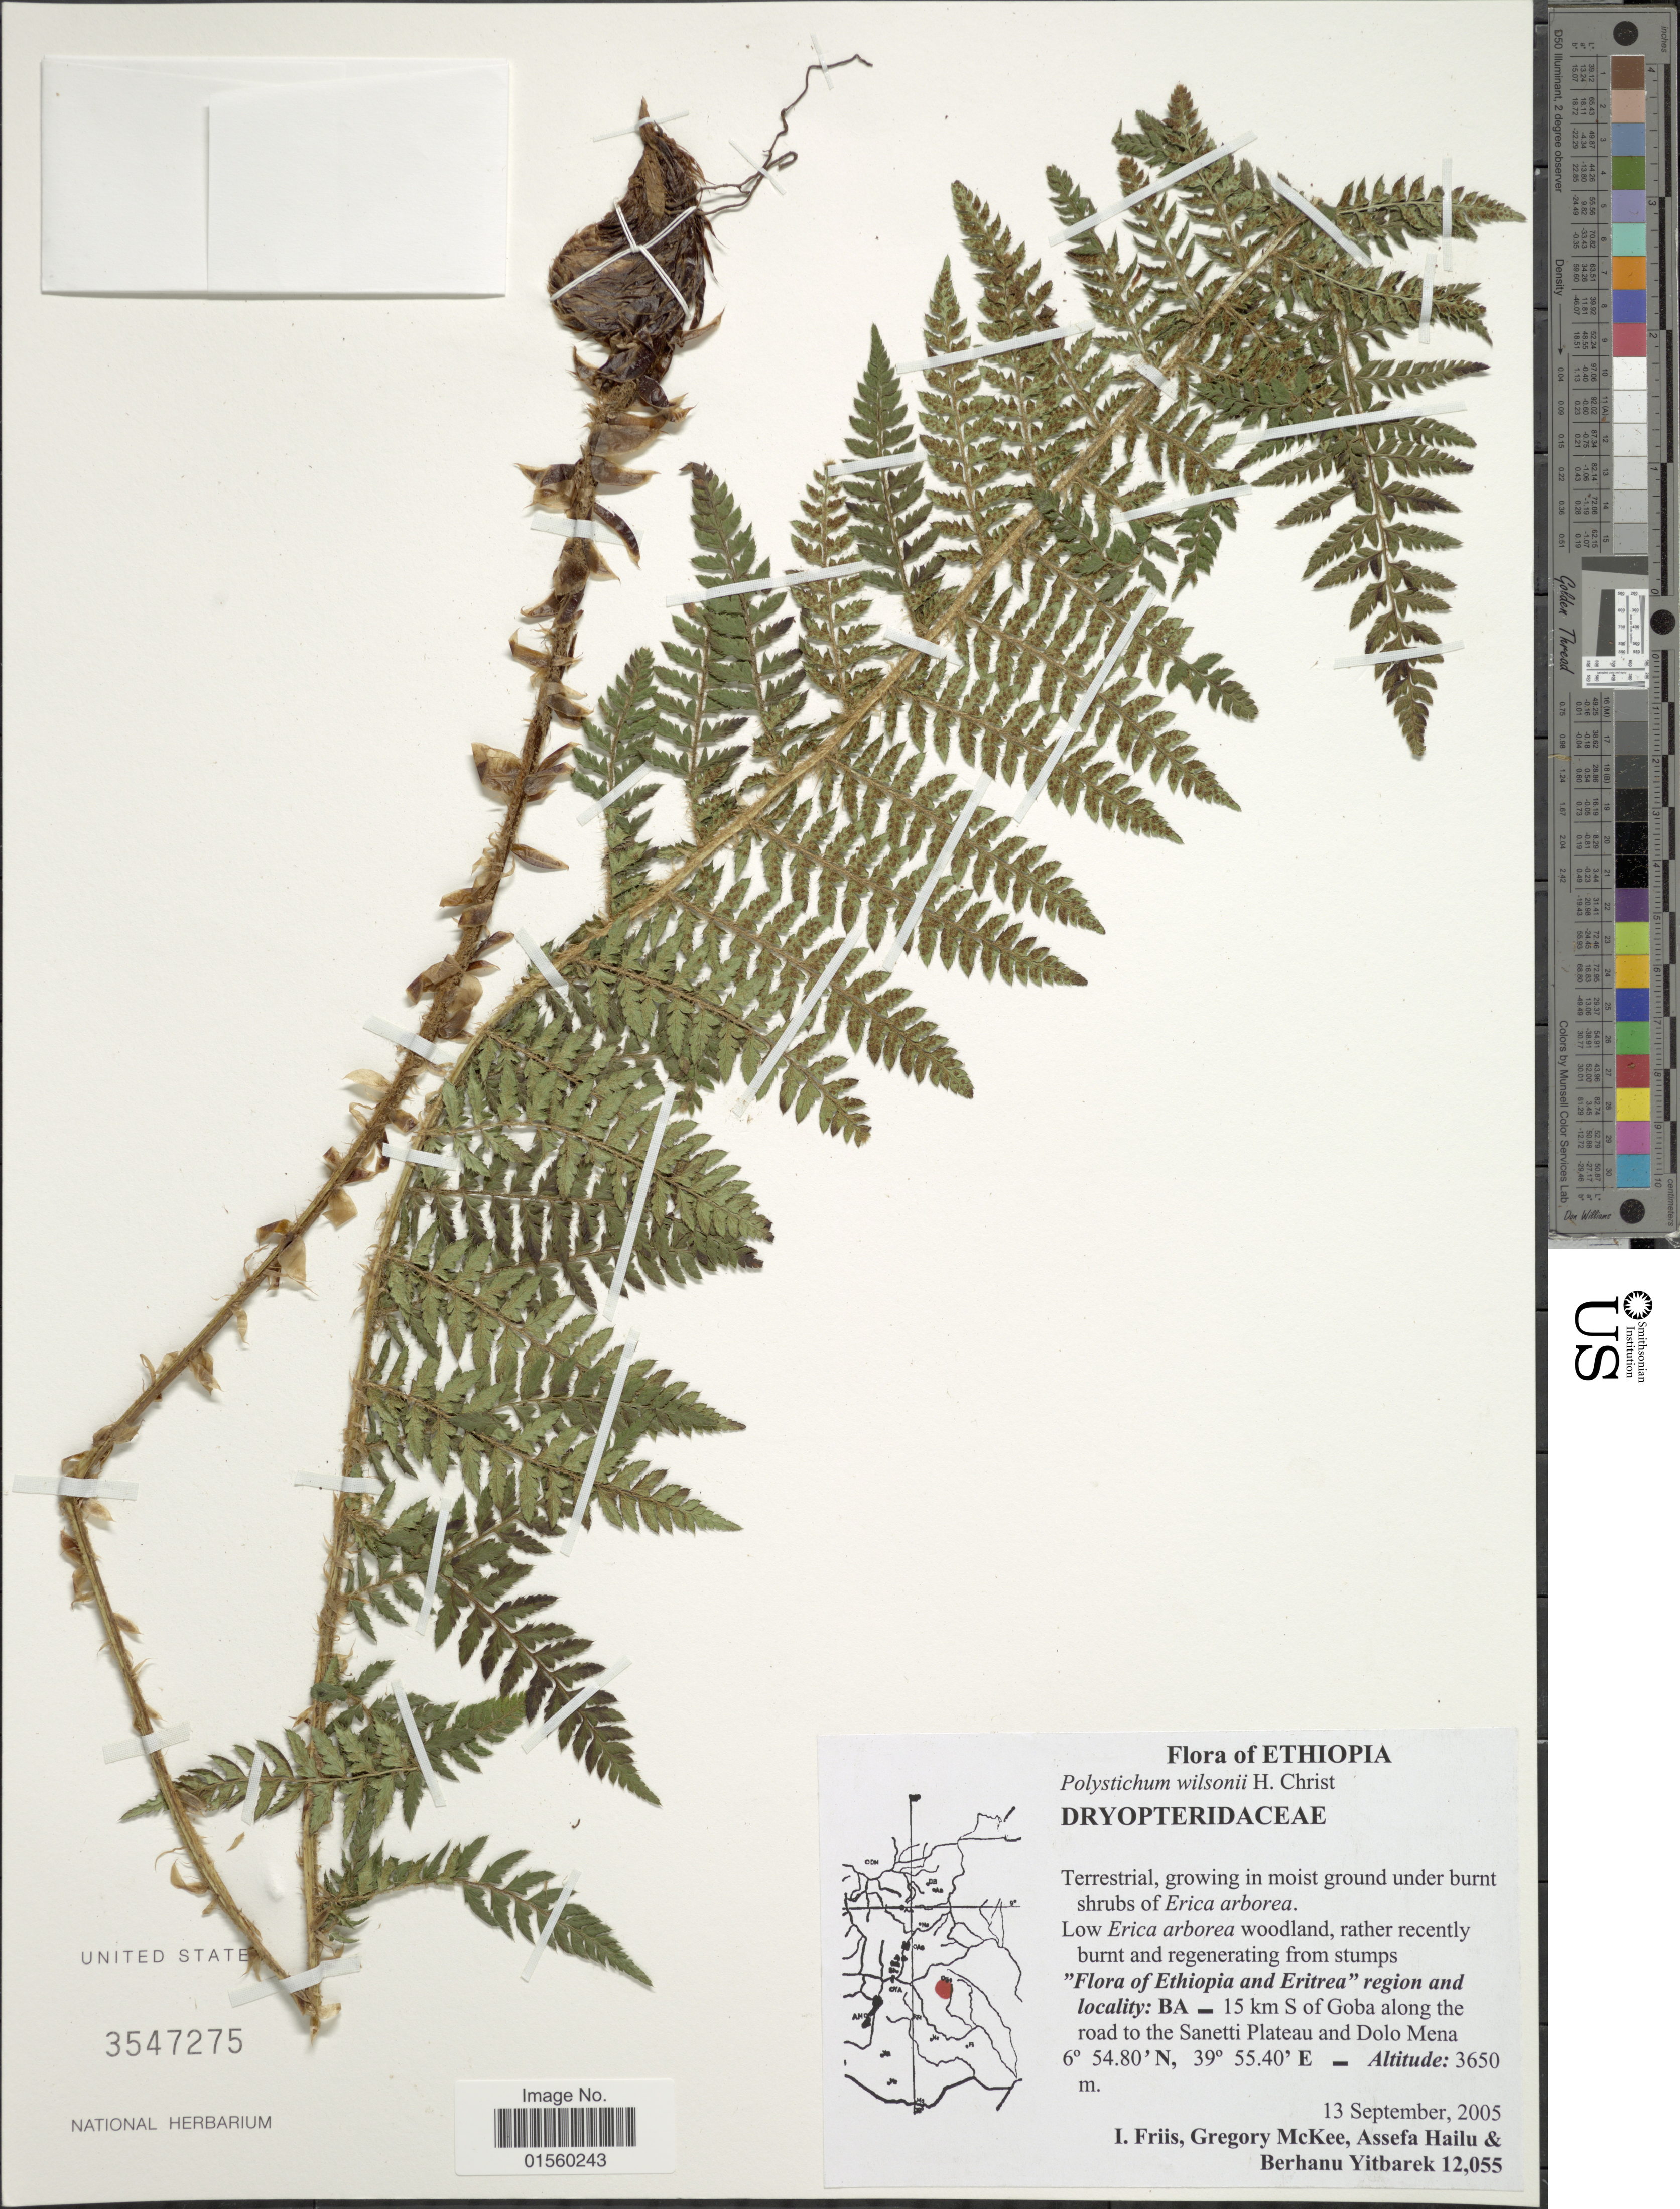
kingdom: Plantae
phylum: Tracheophyta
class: Polypodiopsida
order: Polypodiales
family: Dryopteridaceae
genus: Polystichum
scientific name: Polystichum wilsonii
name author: Christ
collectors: I. Friis, G. S. McKee, A. Hailu & B. Yitbarek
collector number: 12055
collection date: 2005-09-13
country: Ethiopia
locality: BA - 15 km S of Goba along the road to the Sanetti Plateau and Dolo Mena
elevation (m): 3650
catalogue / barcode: US 3547275